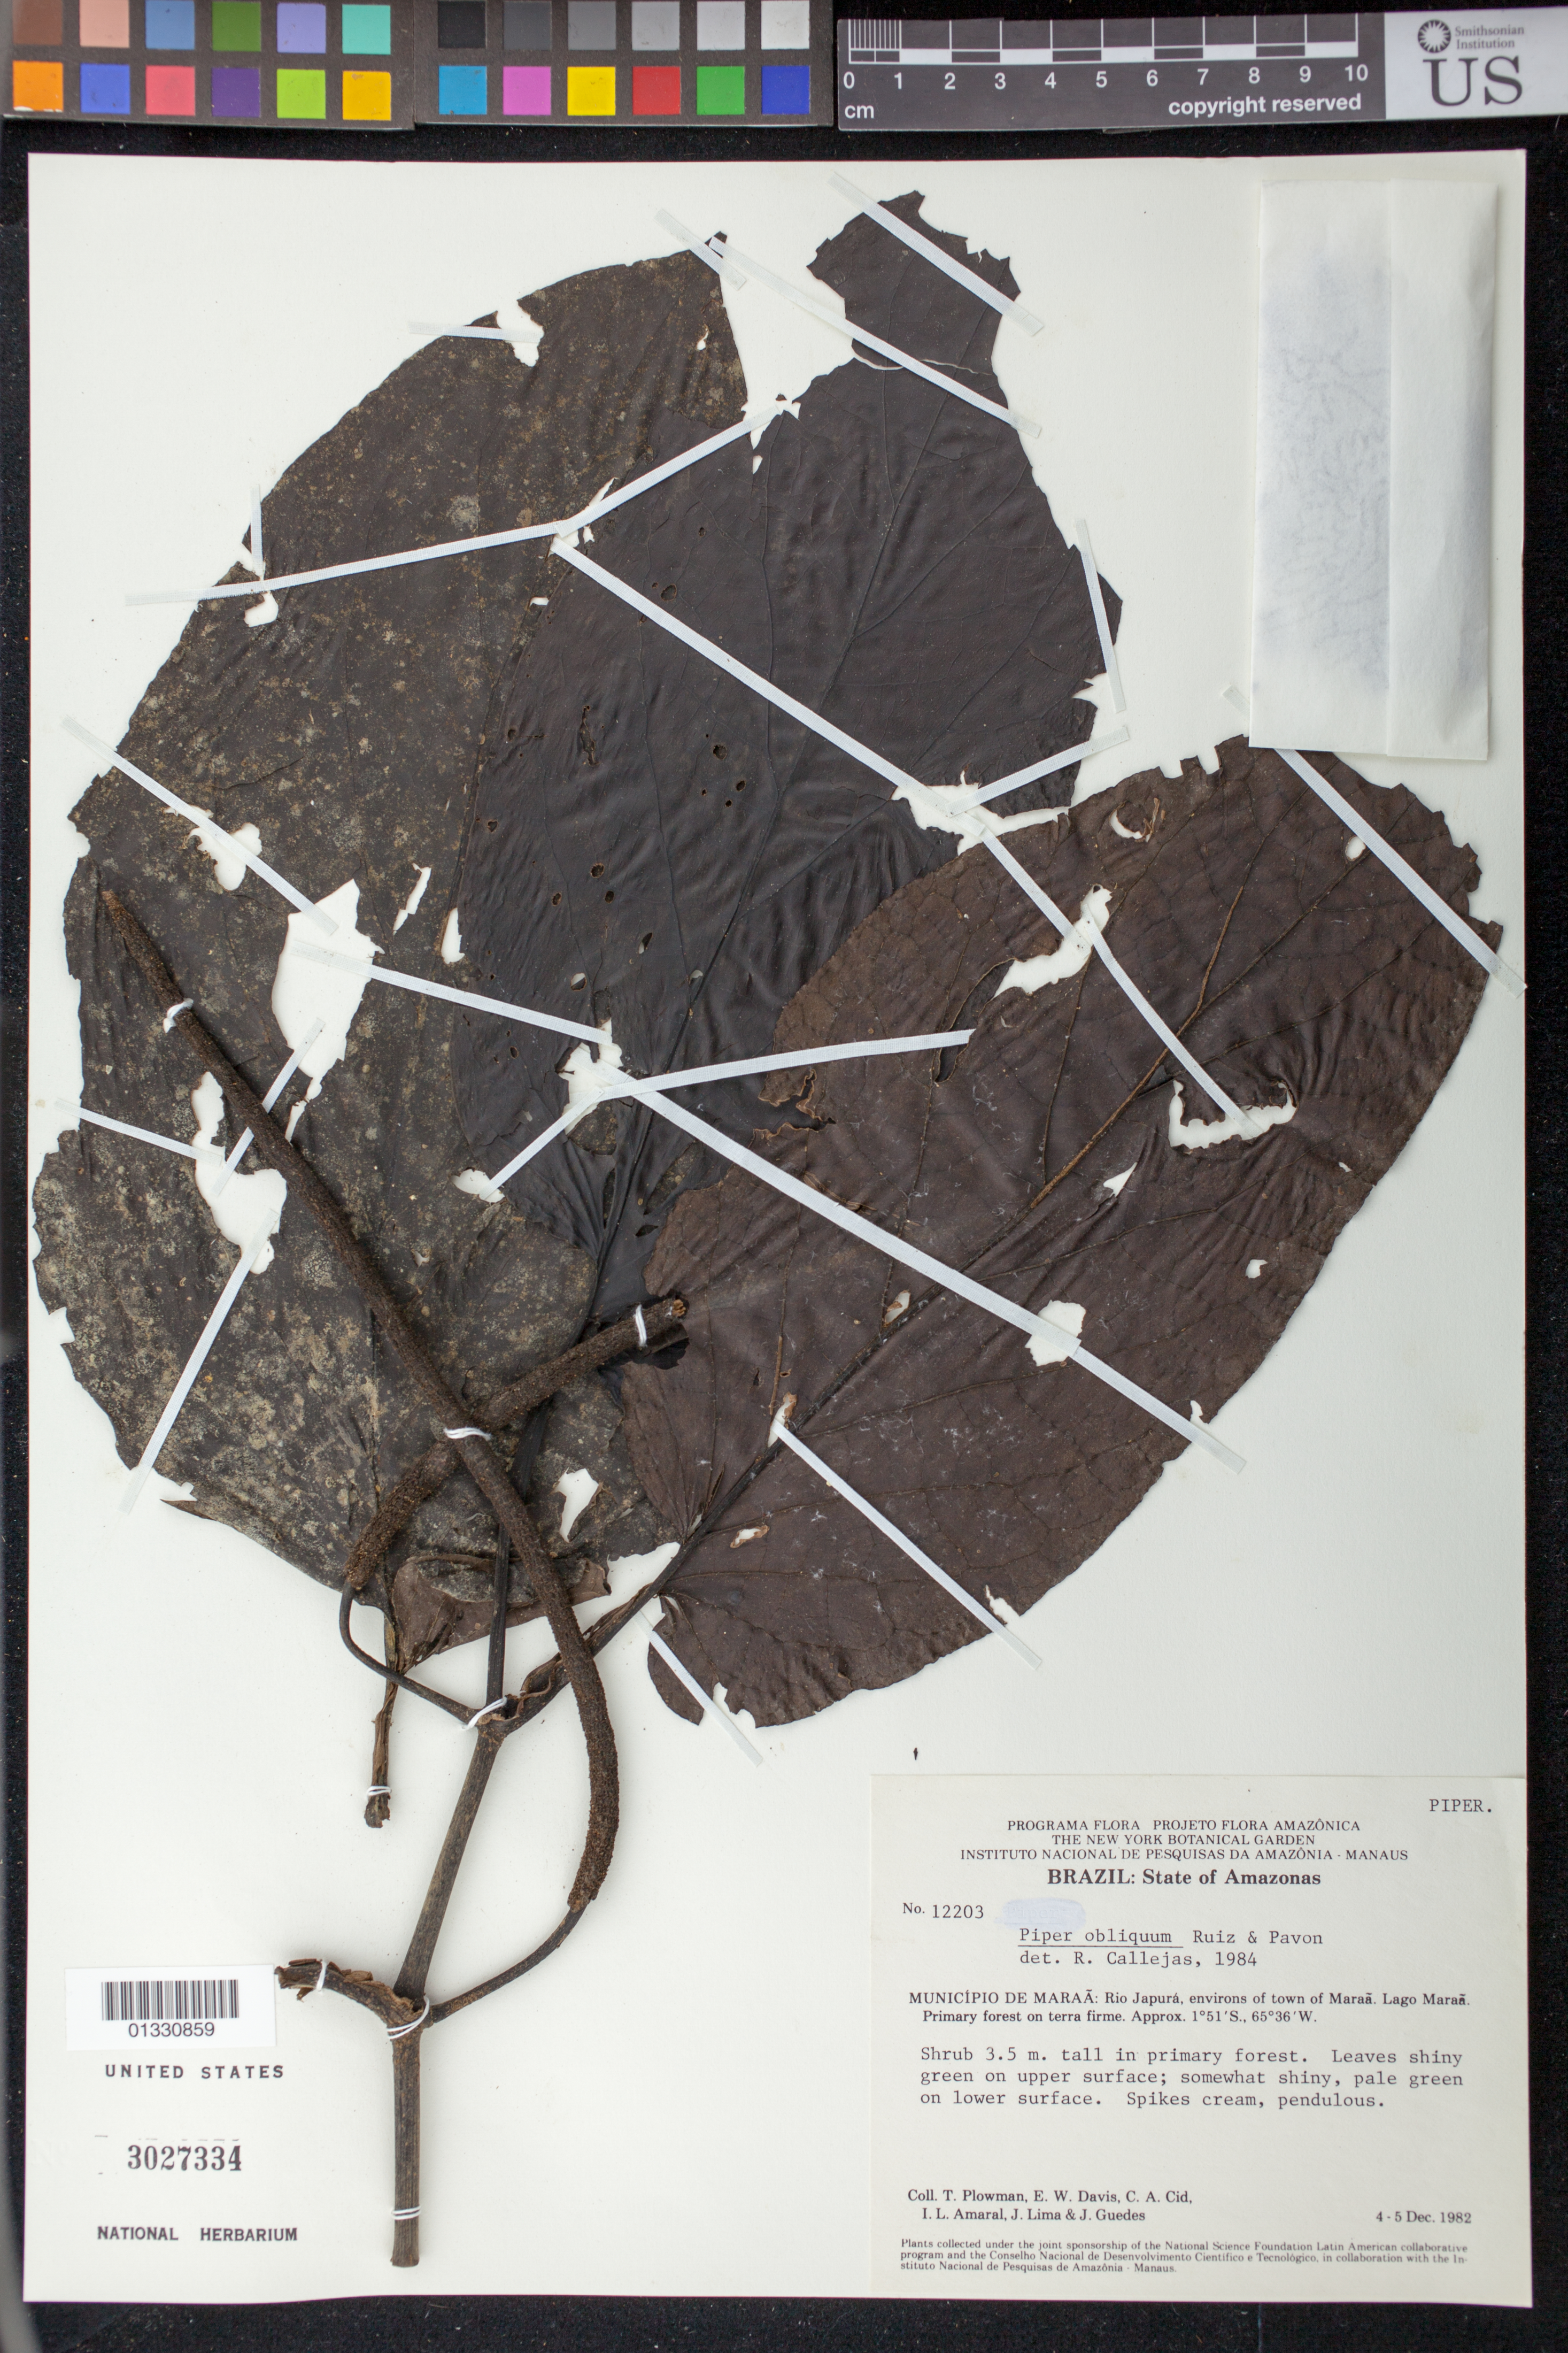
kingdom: Plantae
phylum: Tracheophyta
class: Magnoliopsida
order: Piperales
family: Piperaceae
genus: Piper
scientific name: Piper obliquum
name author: Ruiz & Pav.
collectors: T. Plowman, E. W. Davis, C. A. Cid Ferreira, I. L. Amaral, J. Lima & J. Guedes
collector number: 12203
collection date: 1982-12-04/1982-12-05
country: Brazil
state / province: Amazonas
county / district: Maraã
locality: Rio Japurá, environs of town of Maraã. Lago Maraã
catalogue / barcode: US 3027334